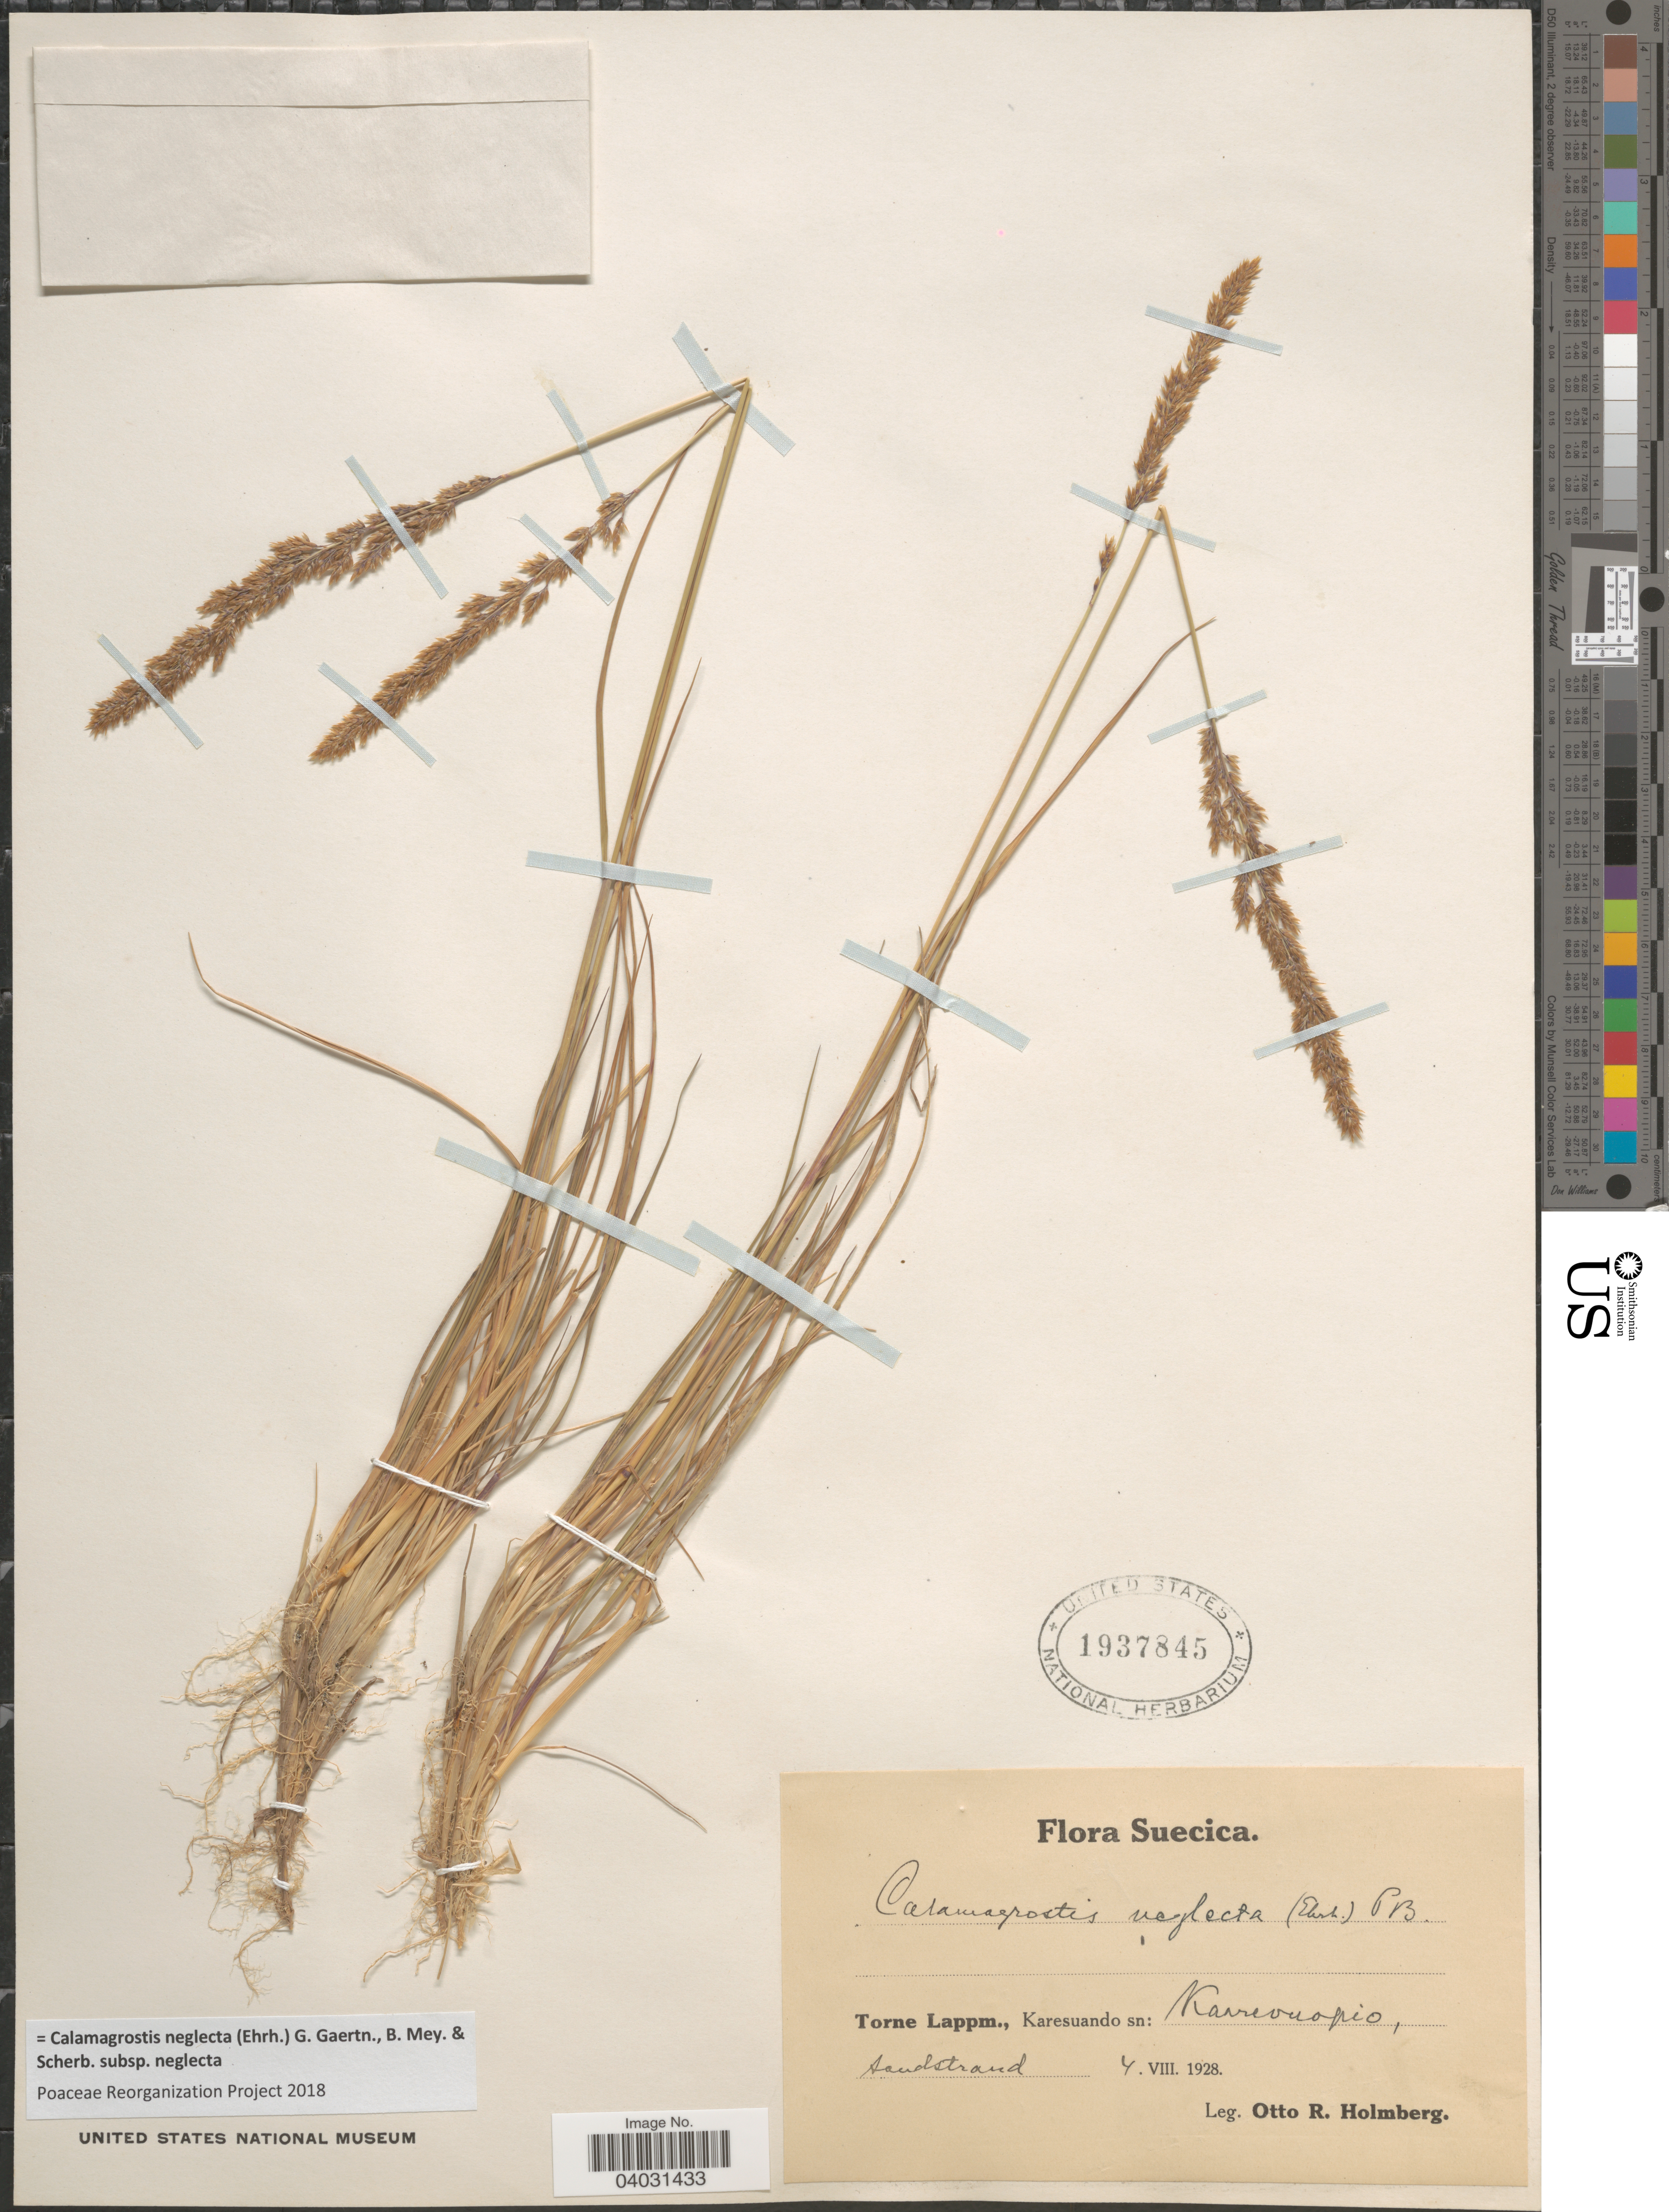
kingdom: Plantae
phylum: Tracheophyta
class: Liliopsida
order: Poales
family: Poaceae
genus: Calamagrostis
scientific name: Calamagrostis neglecta subsp. neglecta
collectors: O. Holmberg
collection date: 1928-08-04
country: Sweden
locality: Suecica. Torne Lappm., Karesuando sn: Kaarevuopio, Sandstrand.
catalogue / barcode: US 1937845